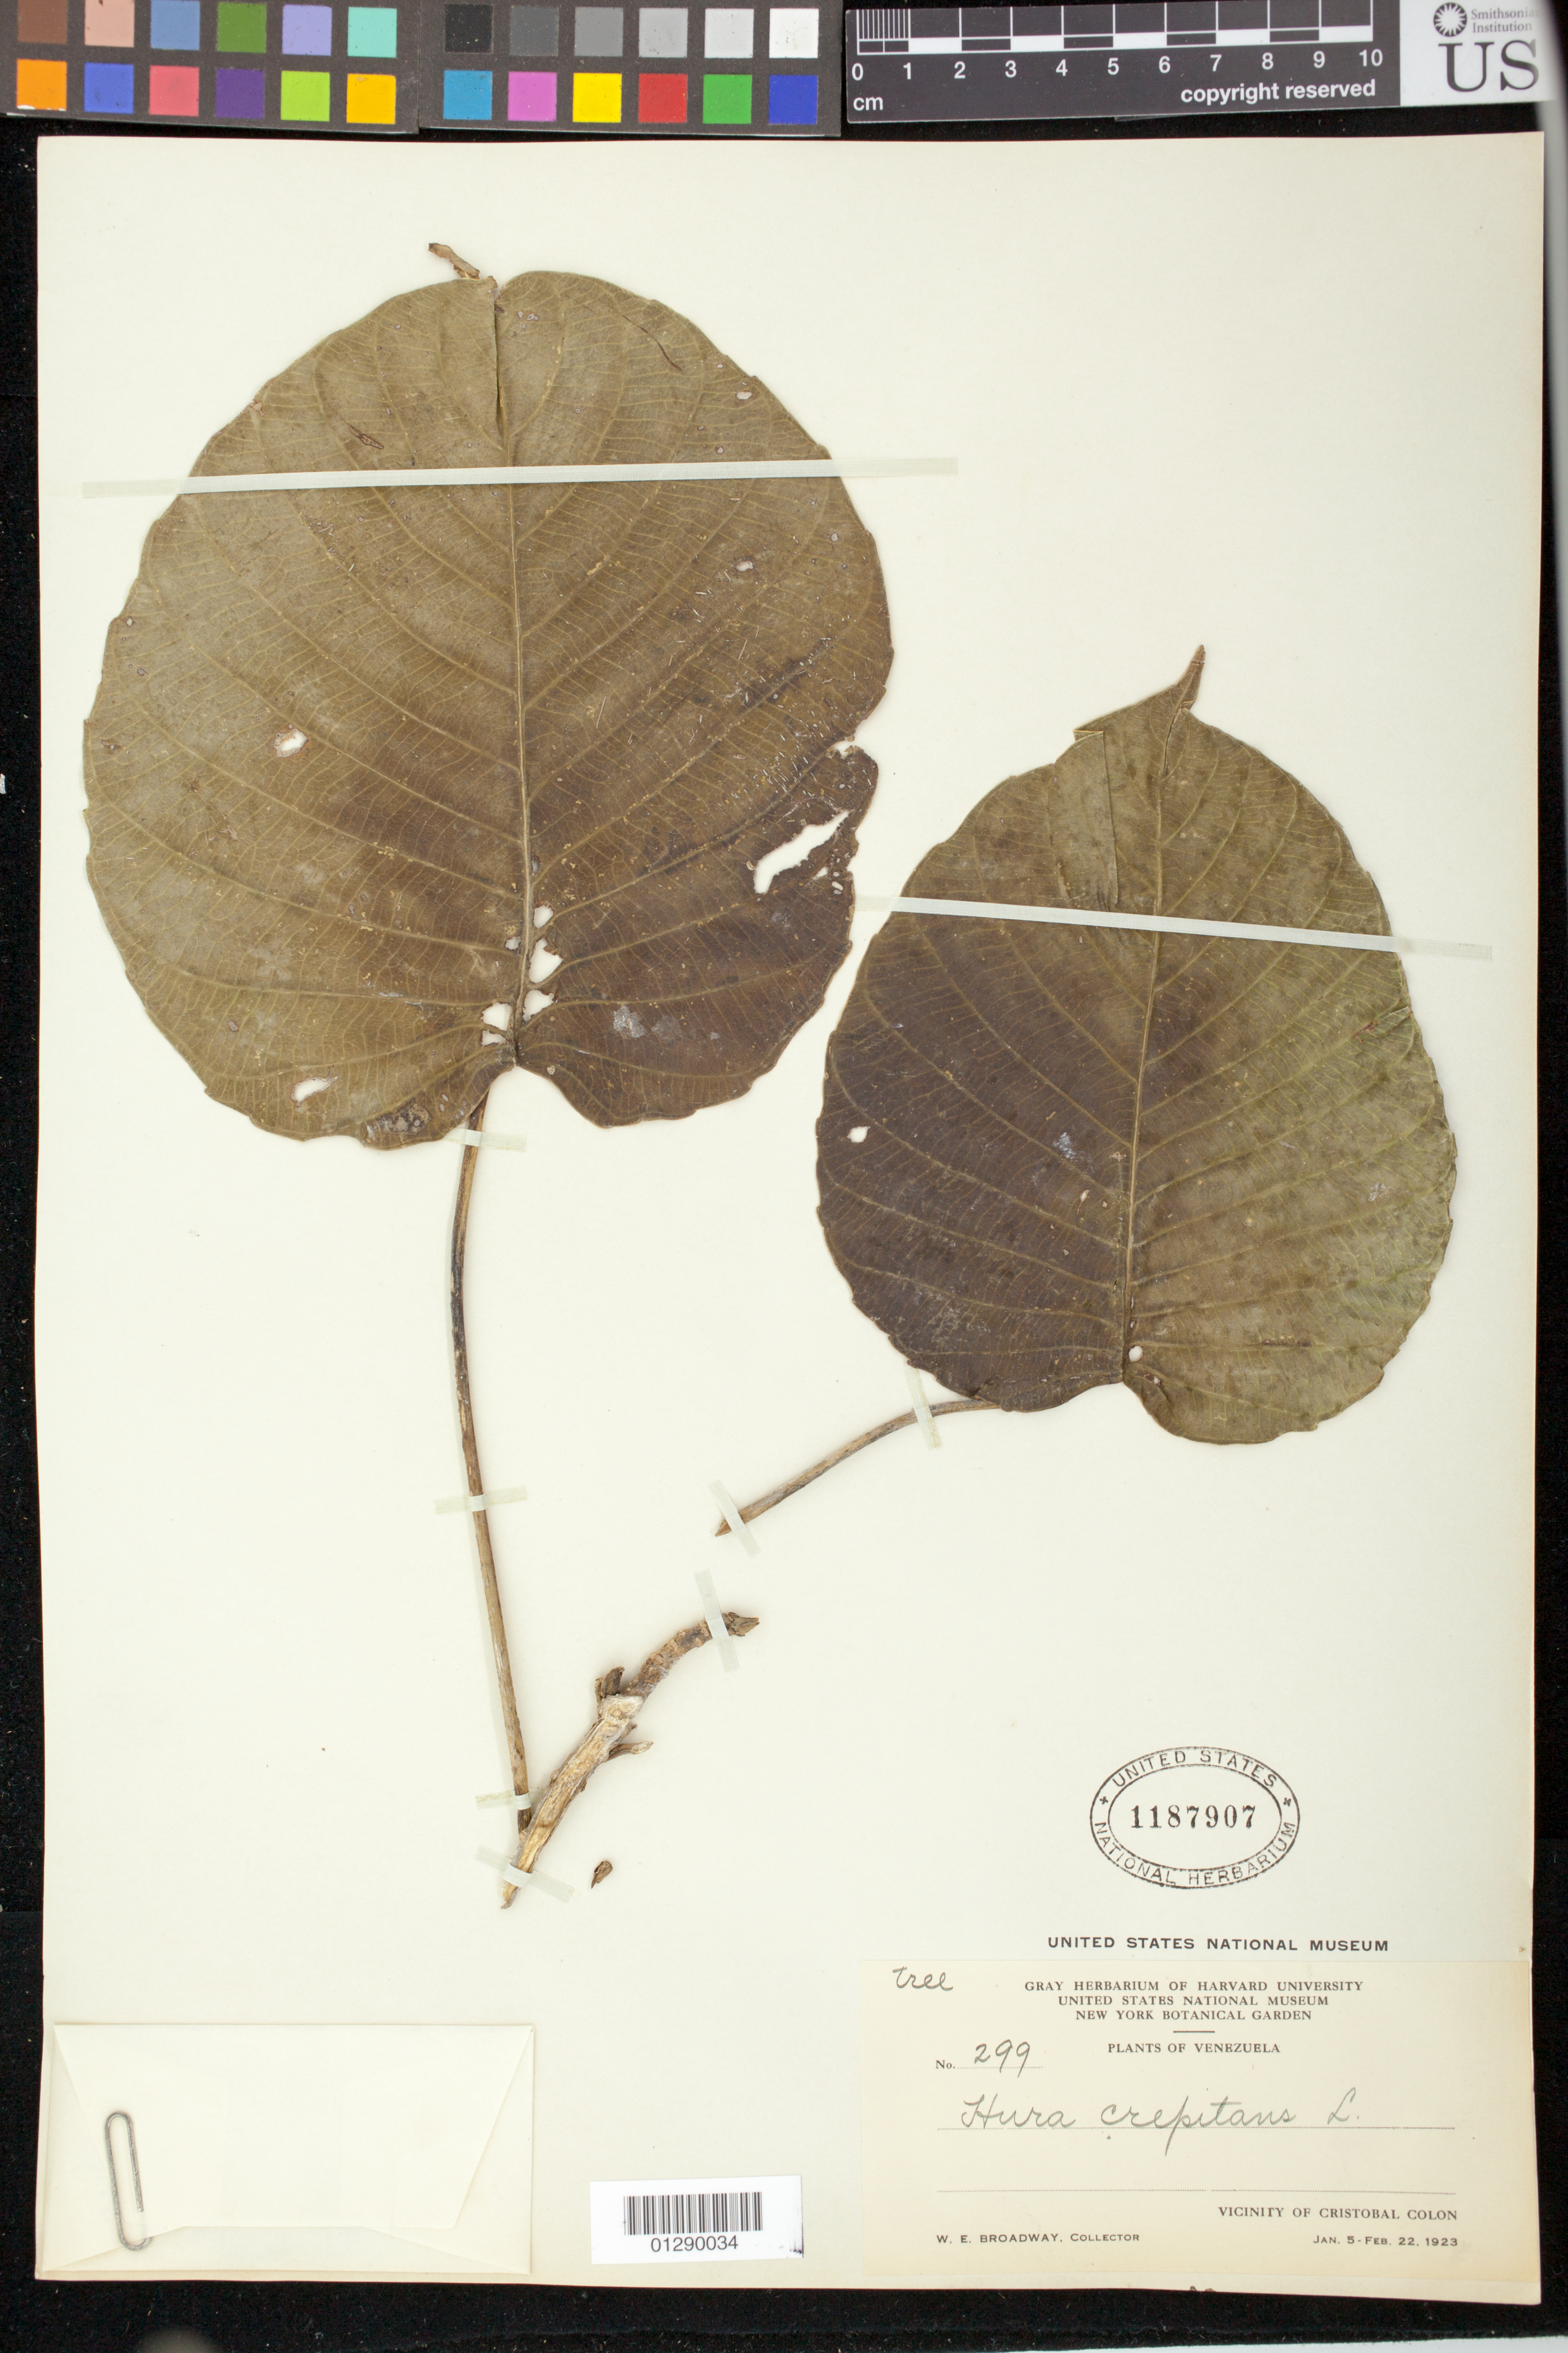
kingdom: Plantae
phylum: Tracheophyta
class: Magnoliopsida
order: Malpighiales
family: Euphorbiaceae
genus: Hura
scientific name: Hura crepitans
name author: L.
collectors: W. E. Broadway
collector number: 299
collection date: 1923-01-05/1923-02-22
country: Venezuela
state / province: Bolivar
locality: Vicinity of Cristobal Colon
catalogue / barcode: US 1187907